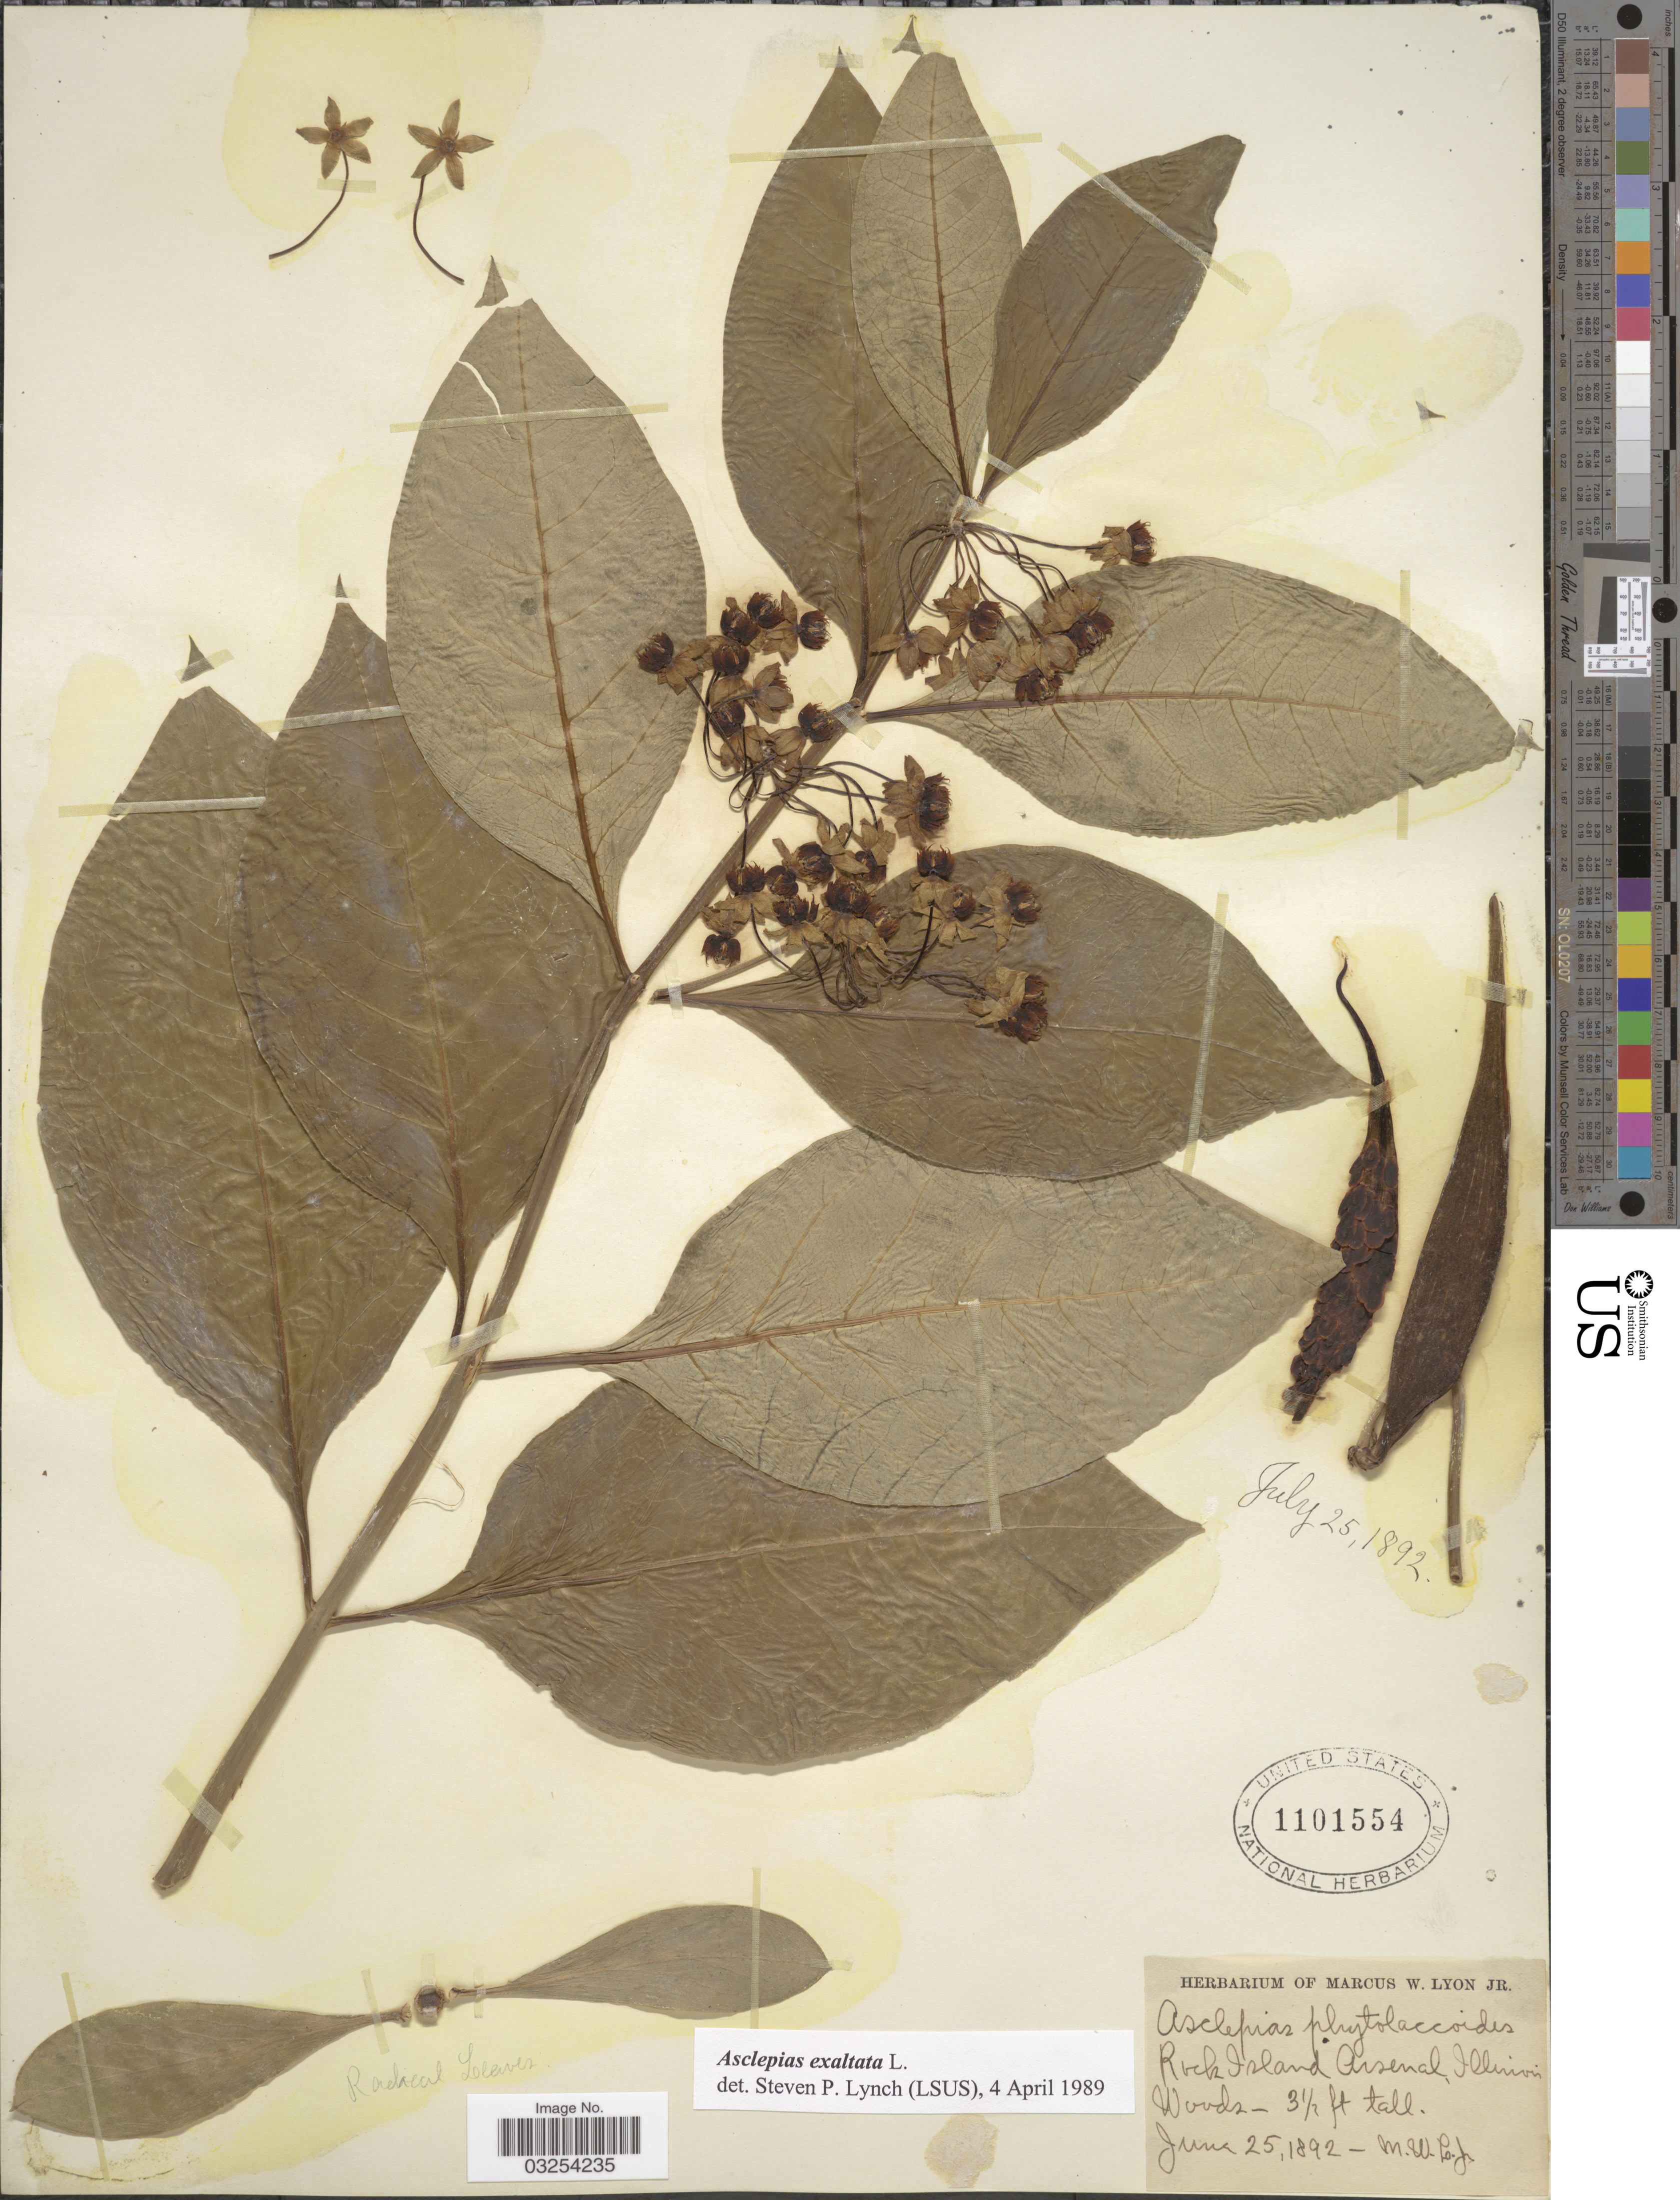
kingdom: Plantae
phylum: Tracheophyta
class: Magnoliopsida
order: Gentianales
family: Apocynaceae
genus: Asclepias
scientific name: Asclepias exaltata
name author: Muhl.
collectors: M. W. Lyon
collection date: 1892-06-25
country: United States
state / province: Illinois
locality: Rock Island Arsenal.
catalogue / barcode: US 1101554